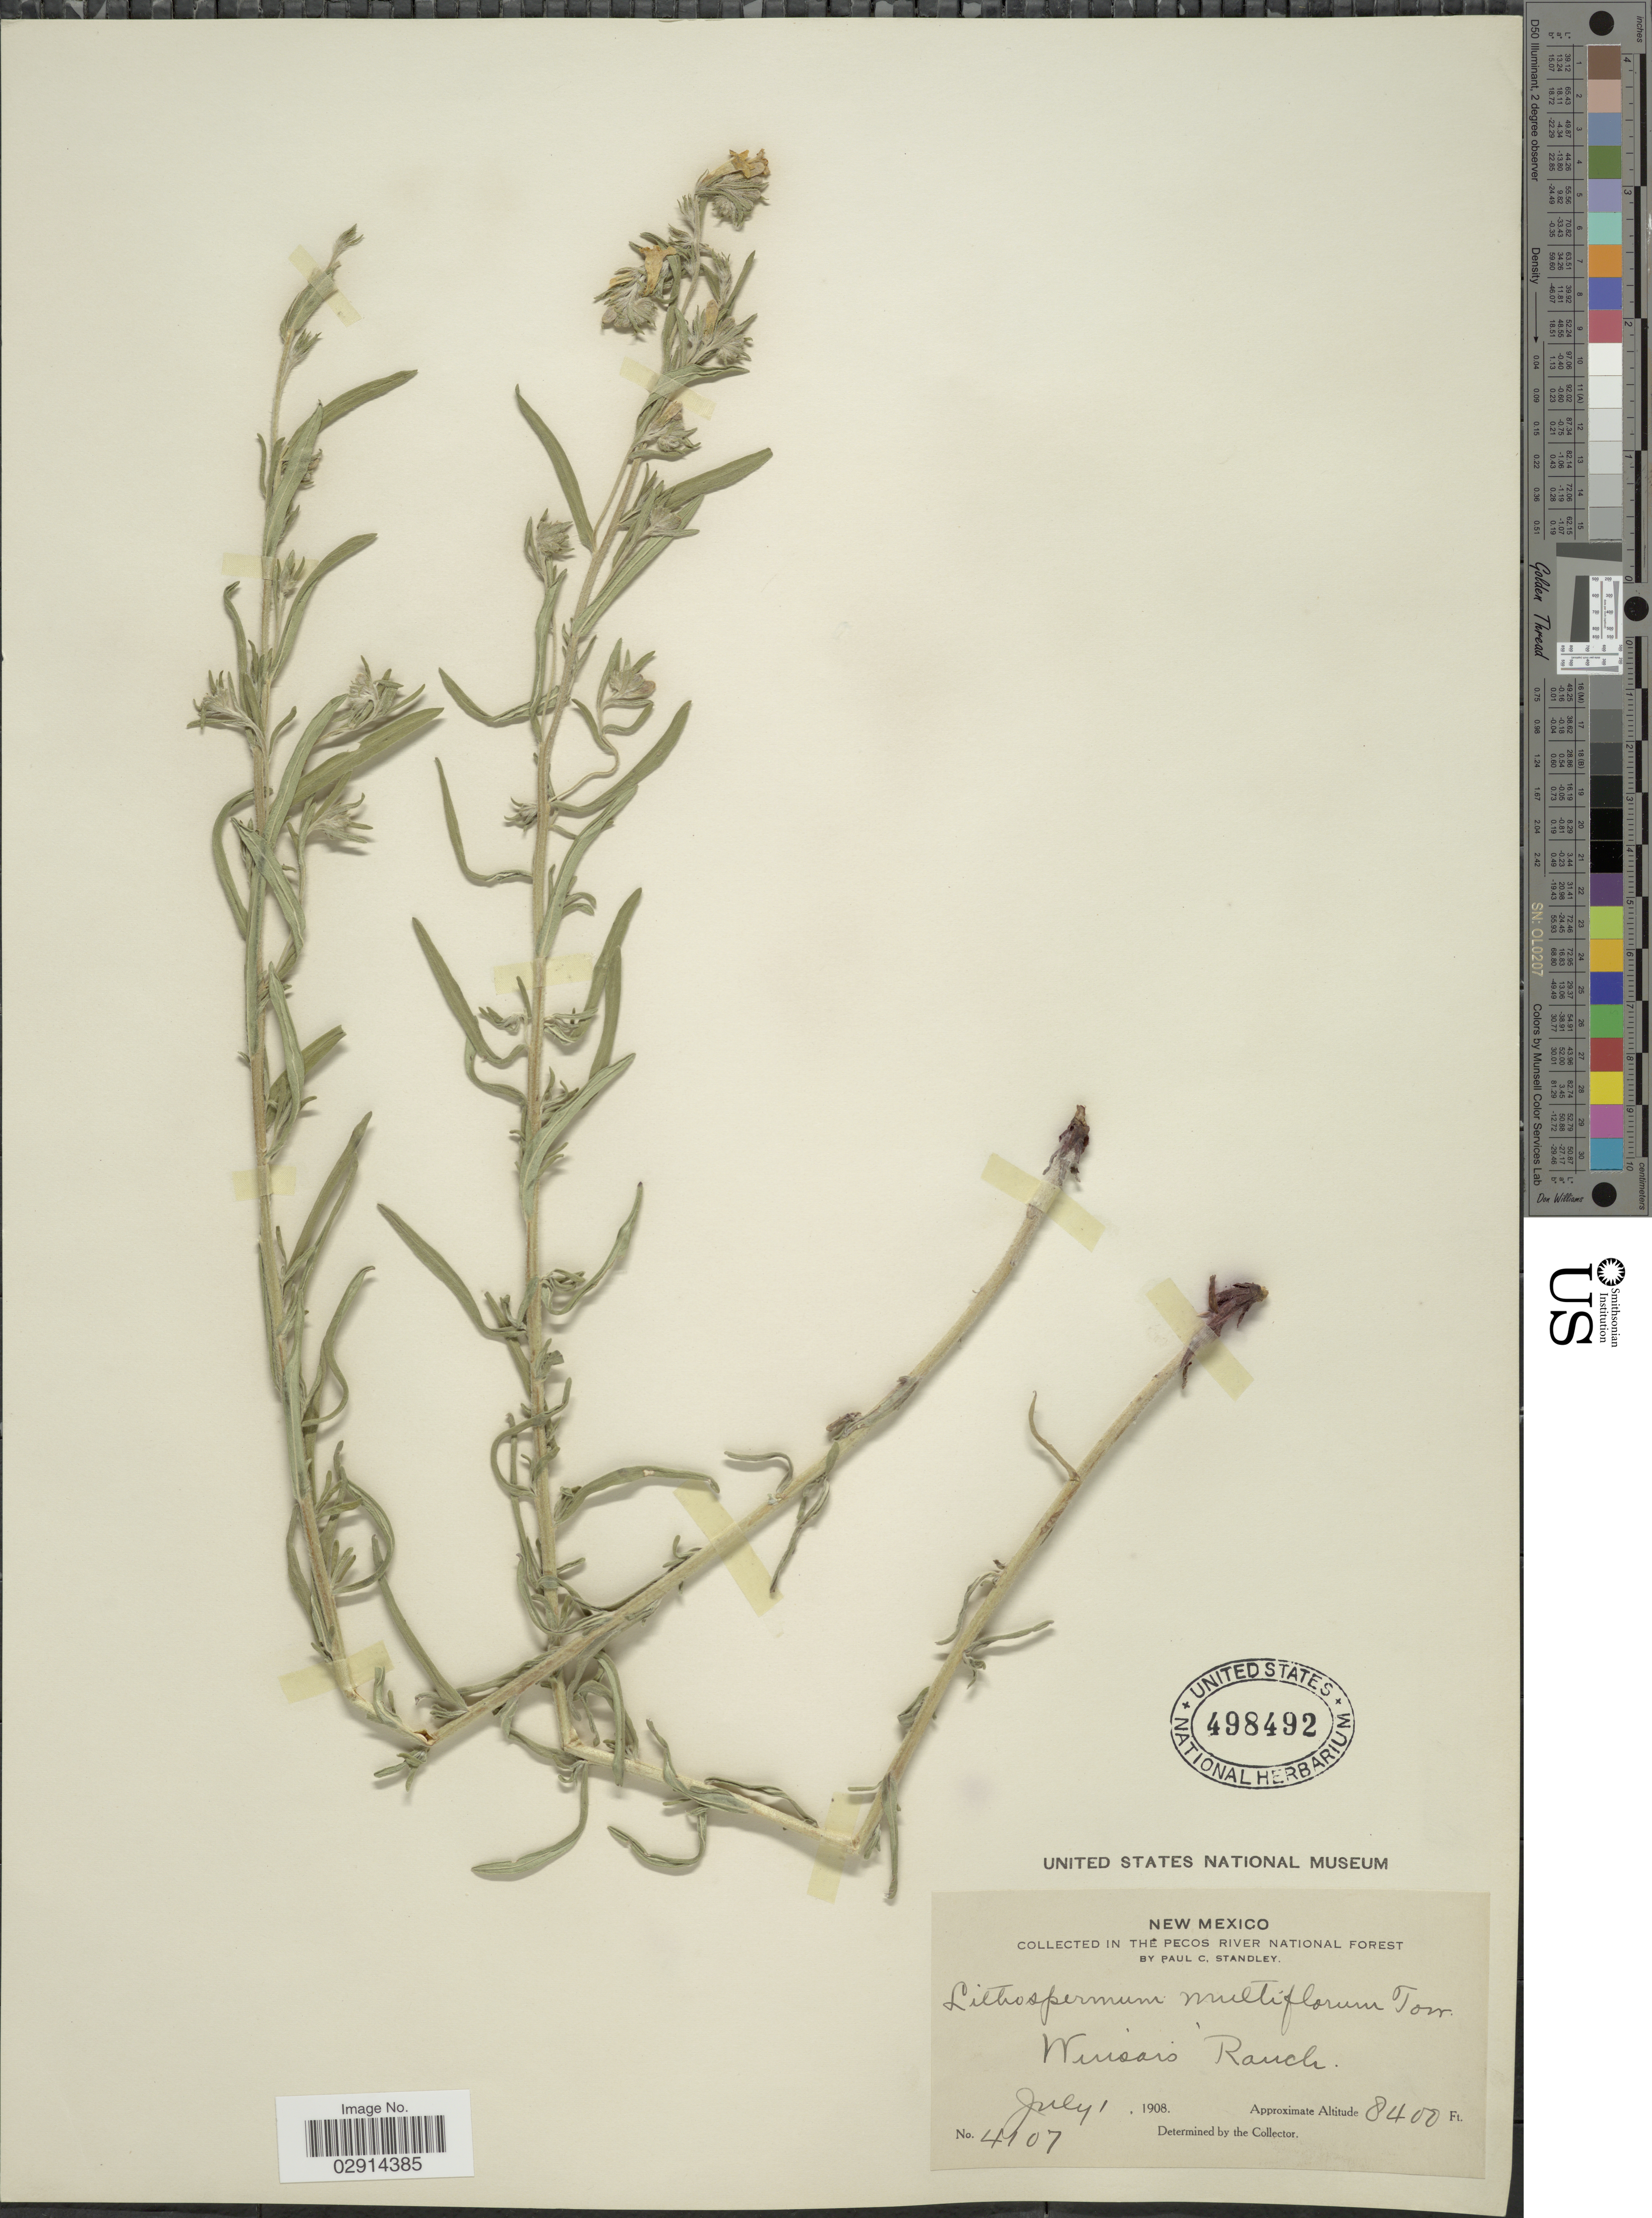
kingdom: Plantae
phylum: Tracheophyta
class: Magnoliopsida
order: Boraginales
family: Boraginaceae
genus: Lithospermum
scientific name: Lithospermum multiflorum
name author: Torr. ex A. Gray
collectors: P. C. Standley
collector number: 4107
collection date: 1908-07-01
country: United States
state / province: New Mexico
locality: In the Pecos River National Forest, Winsor's Ranch.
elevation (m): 2560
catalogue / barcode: US 498492